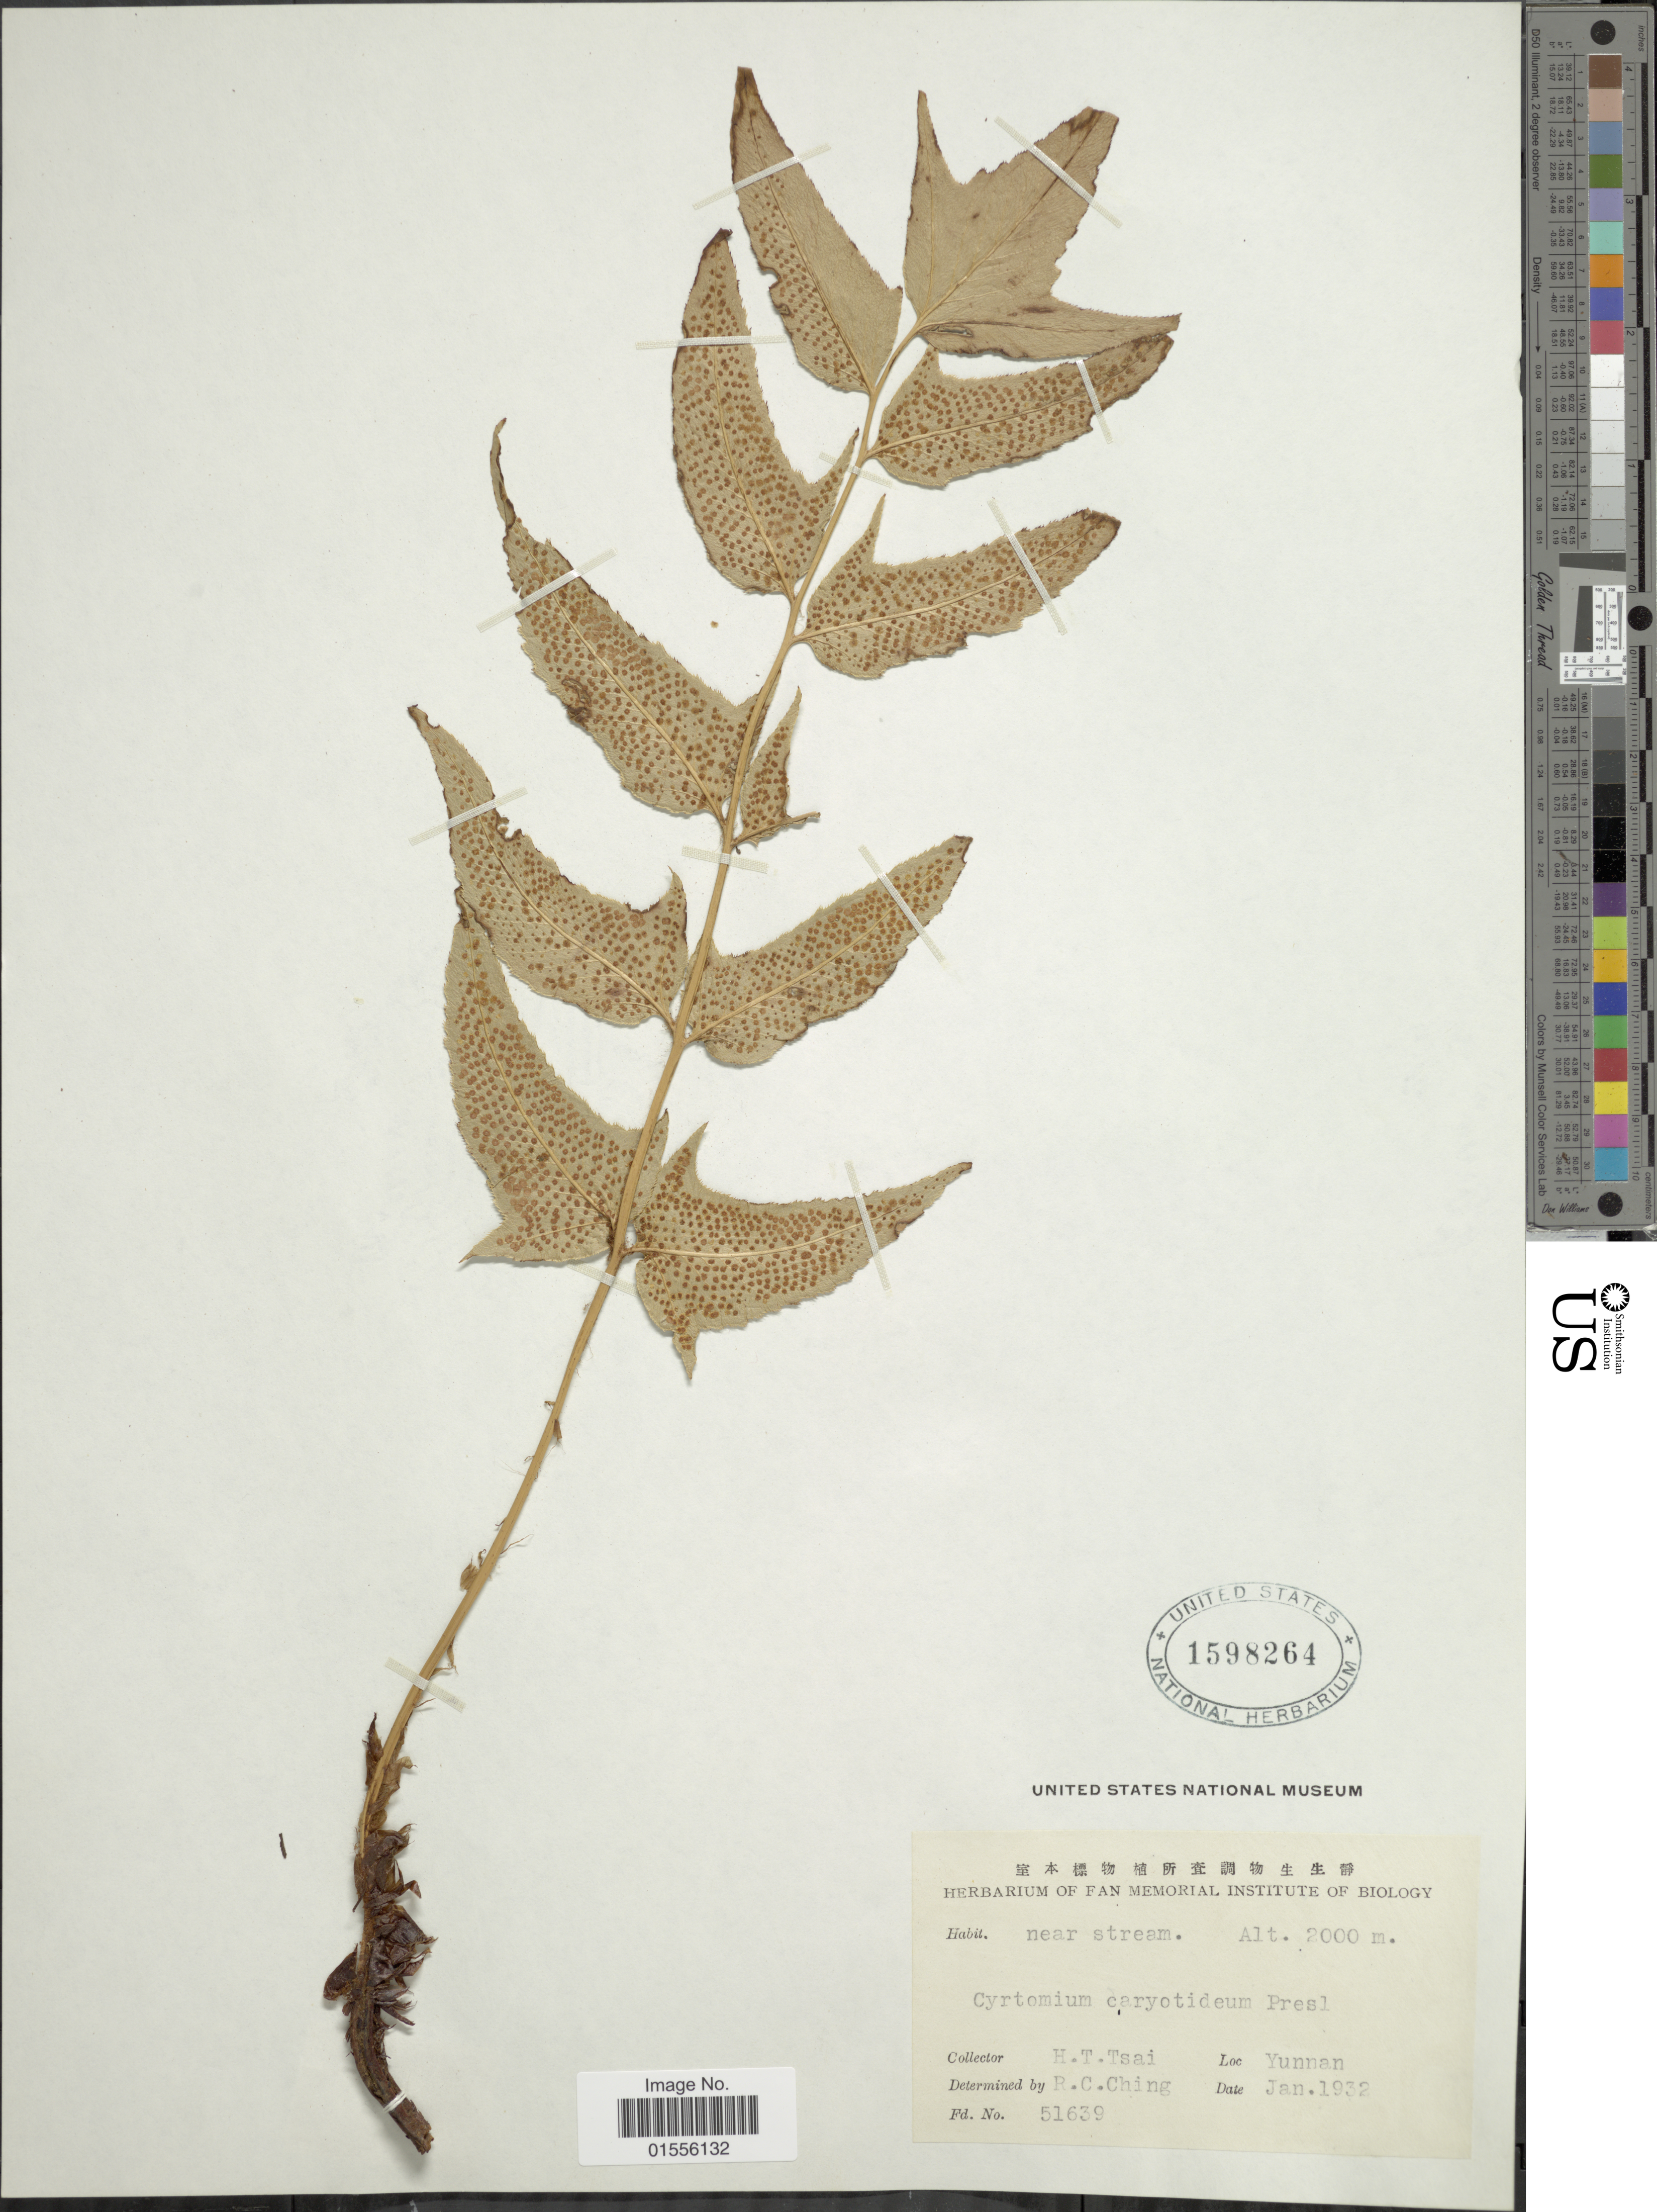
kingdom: Plantae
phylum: Tracheophyta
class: Polypodiopsida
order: Polypodiales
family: Dryopteridaceae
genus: Cyrtomium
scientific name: Cyrtomium caryotideum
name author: (Wall. ex Hook. & Grev.) C. Presl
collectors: H. Tsai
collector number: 51639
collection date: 1932-01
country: China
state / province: Yunnan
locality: Near stream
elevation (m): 2000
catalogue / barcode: US 1598264